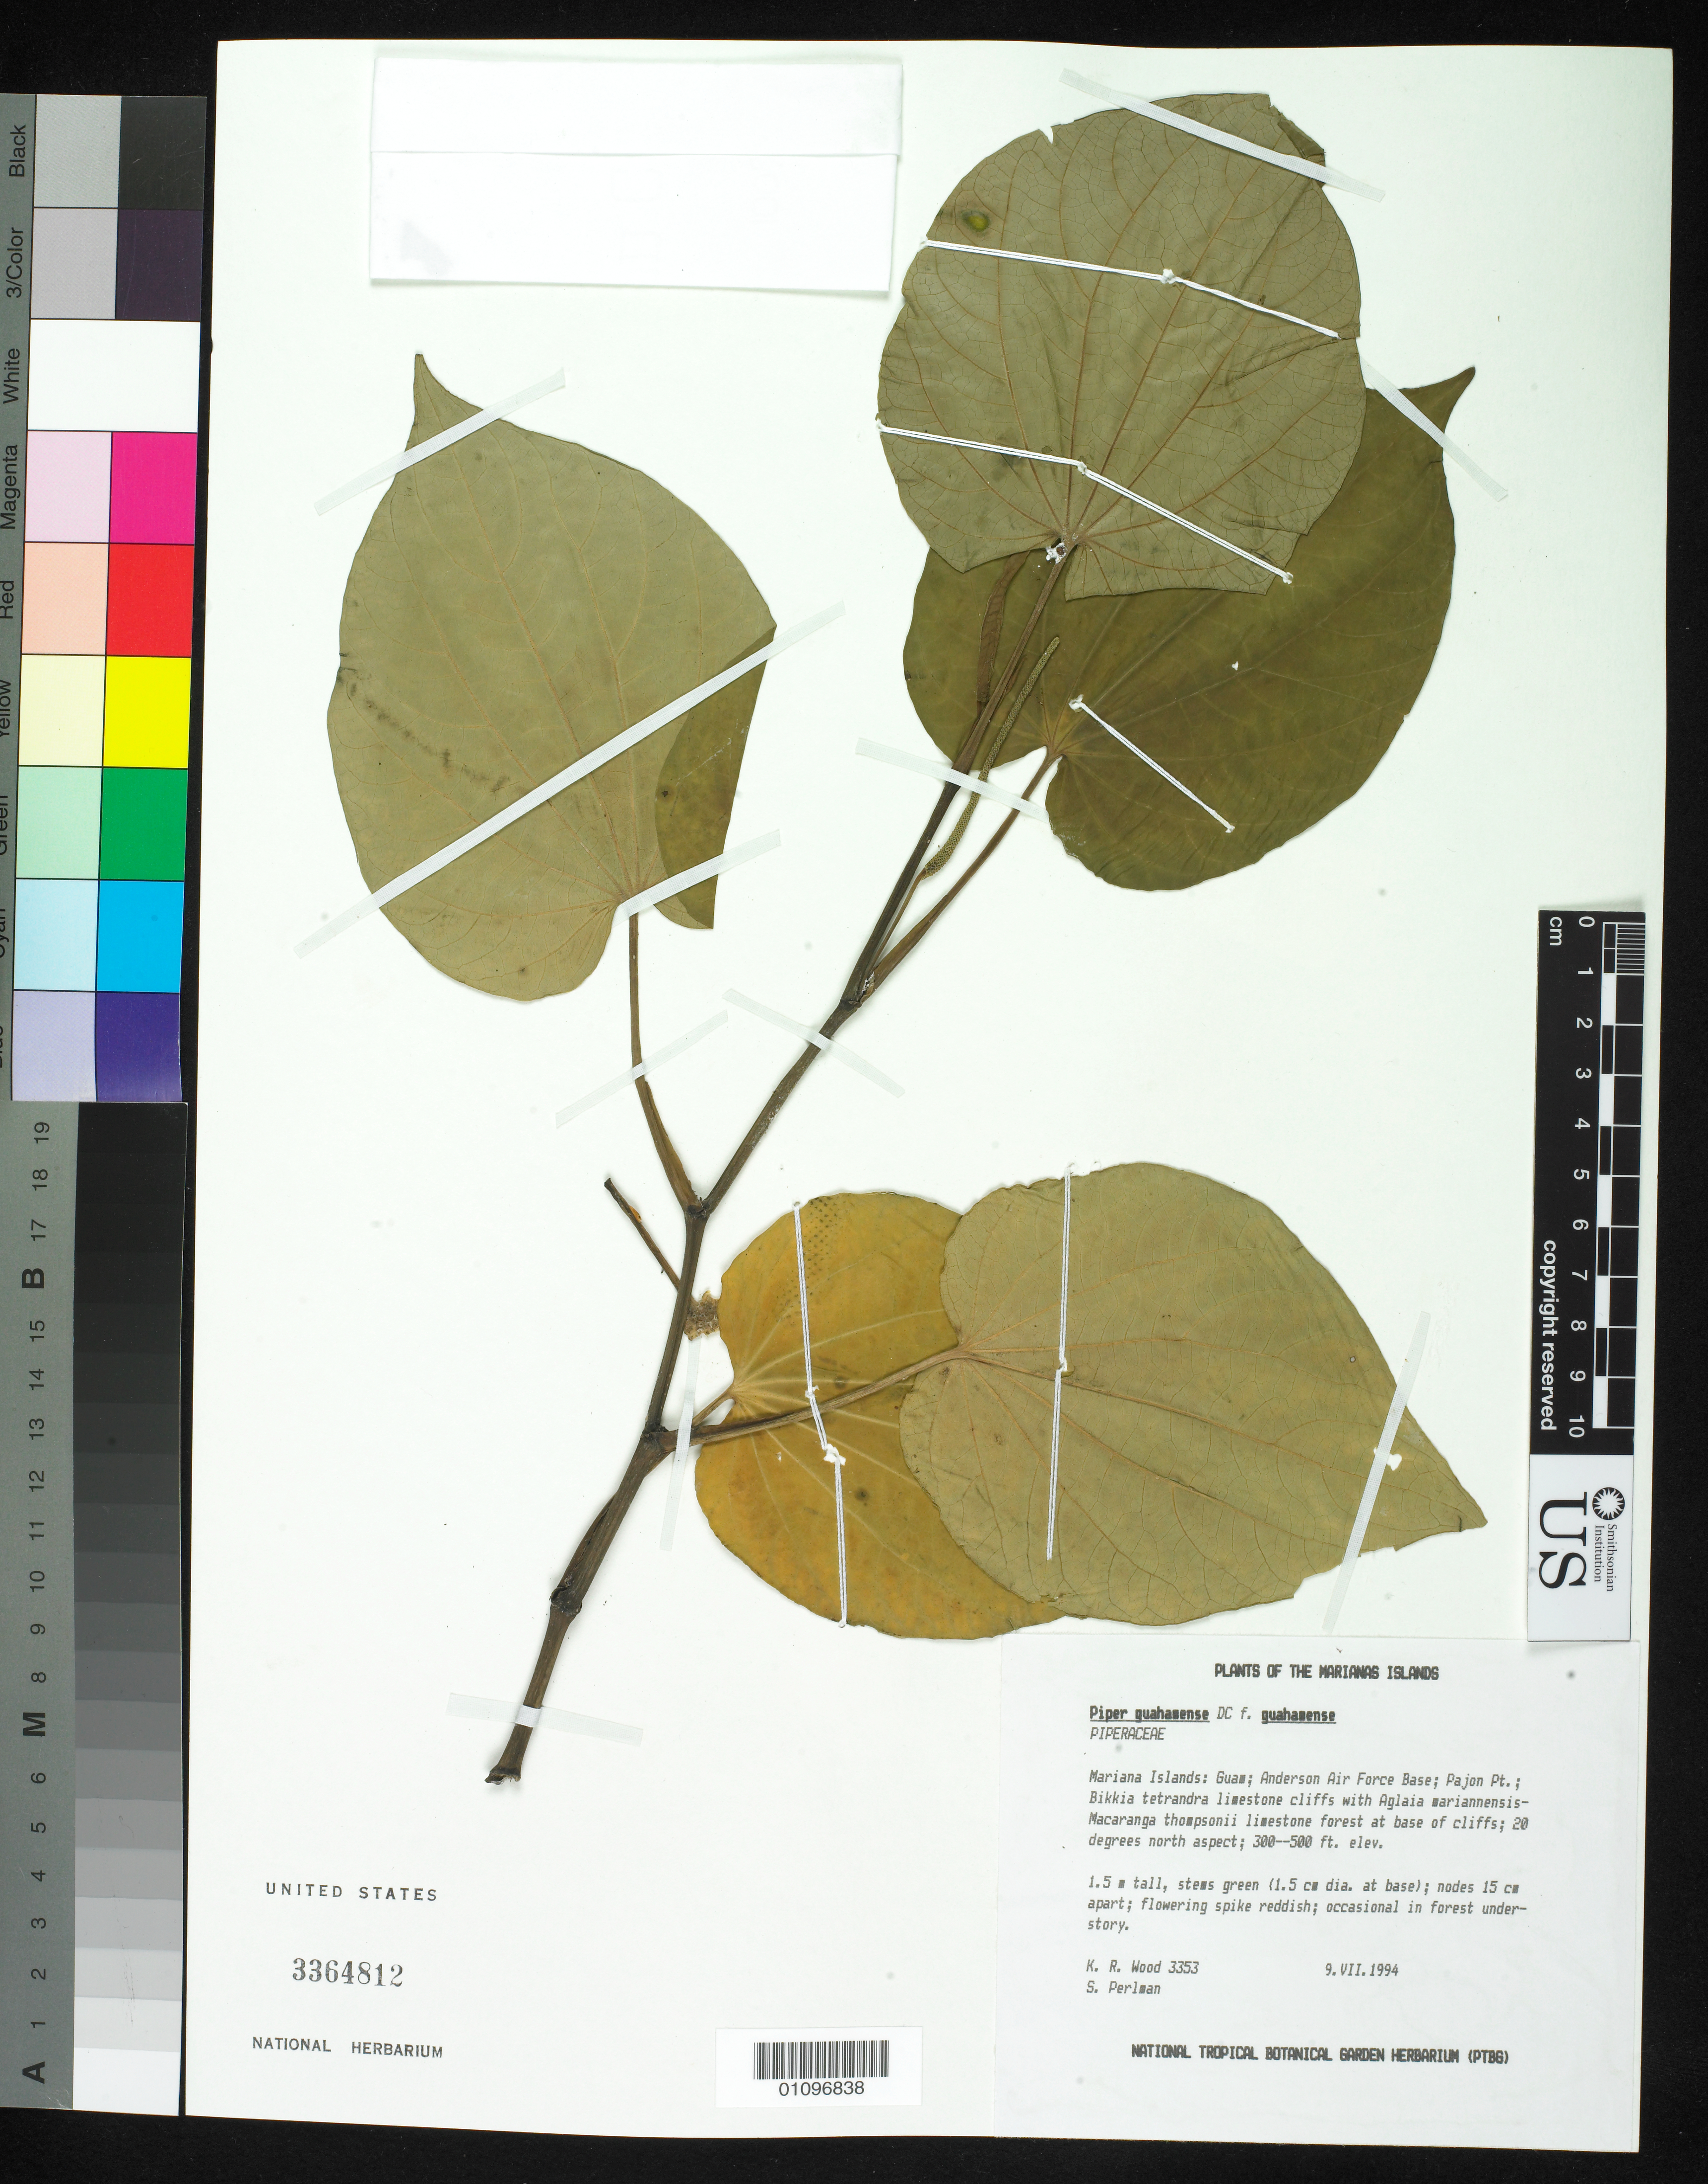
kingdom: Plantae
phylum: Tracheophyta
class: Magnoliopsida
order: Piperales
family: Piperaceae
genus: Piper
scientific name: Piper guahamense var. guahamense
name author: C. DC.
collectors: K. R. Wood & S. P. Perlman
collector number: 3353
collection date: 1994-07-09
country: Guam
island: Guam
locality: Andersen Air Force Base; Pajon Pt.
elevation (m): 91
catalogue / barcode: US 3364812